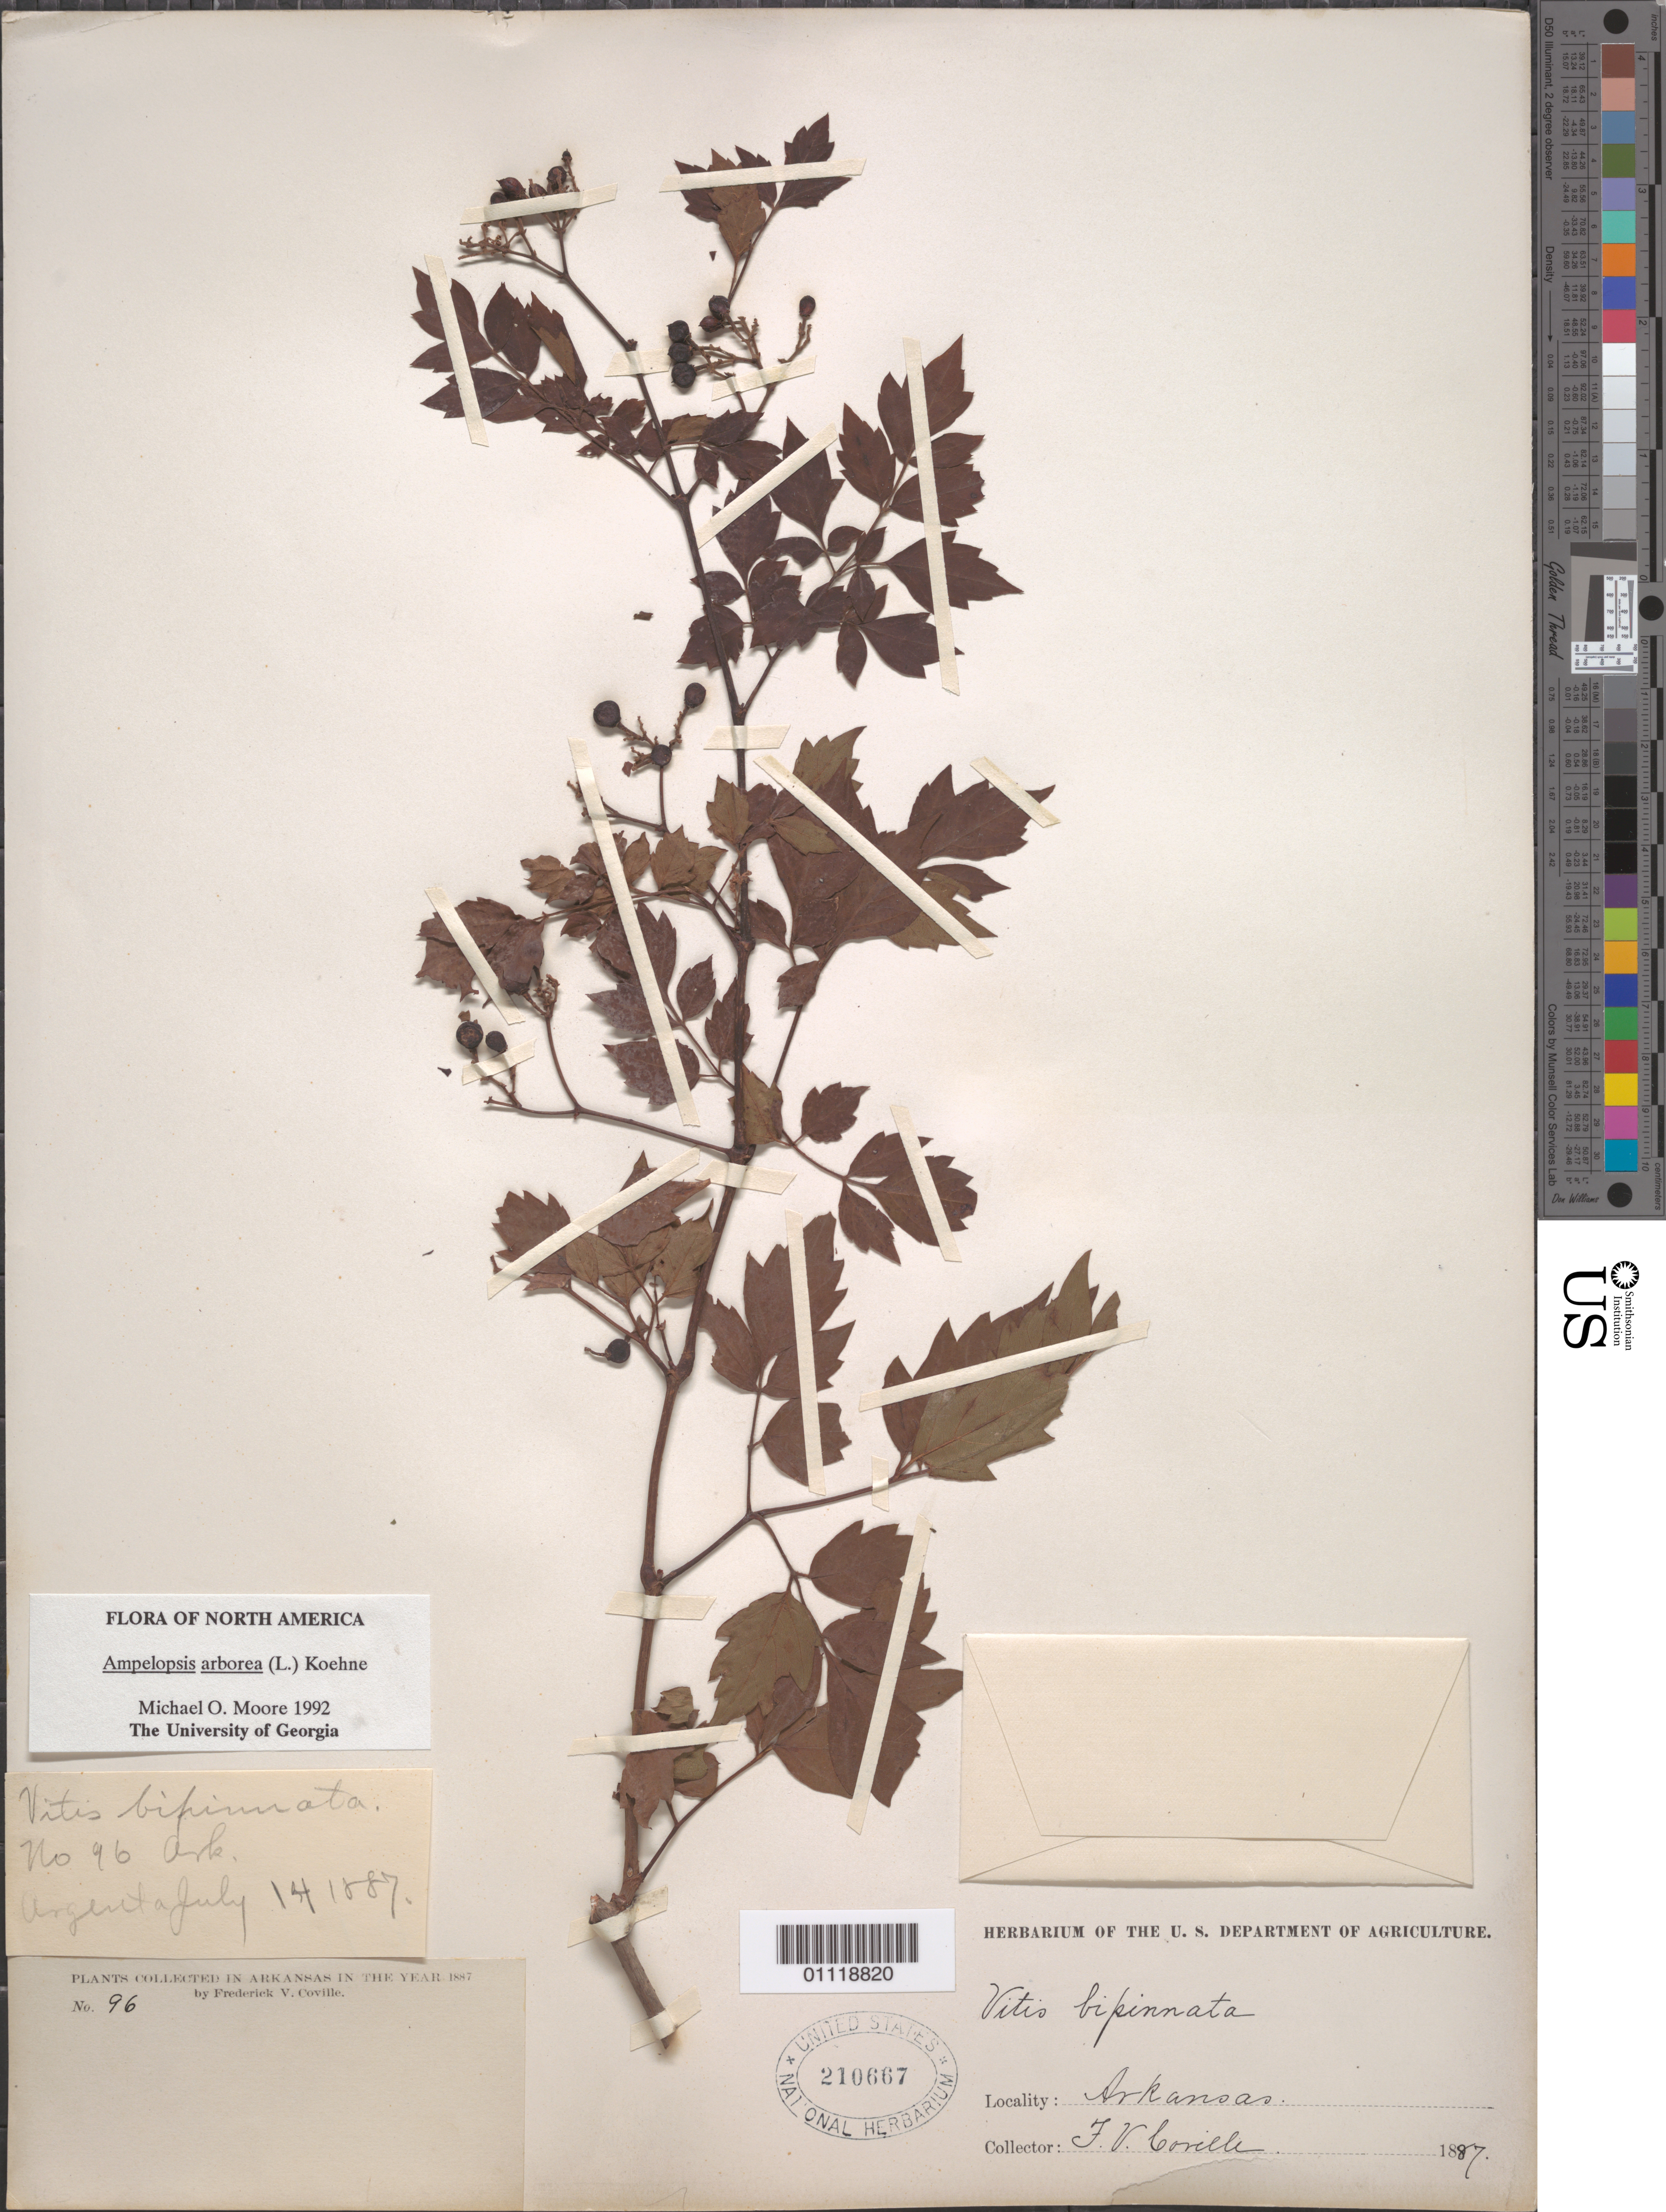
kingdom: Plantae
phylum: Tracheophyta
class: Magnoliopsida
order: Vitales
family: Vitaceae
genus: Ampelopsis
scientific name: Ampelopsis arborea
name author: (L.) Koehne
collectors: F. V. Coville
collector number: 96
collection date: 1887-07-14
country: United States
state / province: Arkansas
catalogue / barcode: US 210667